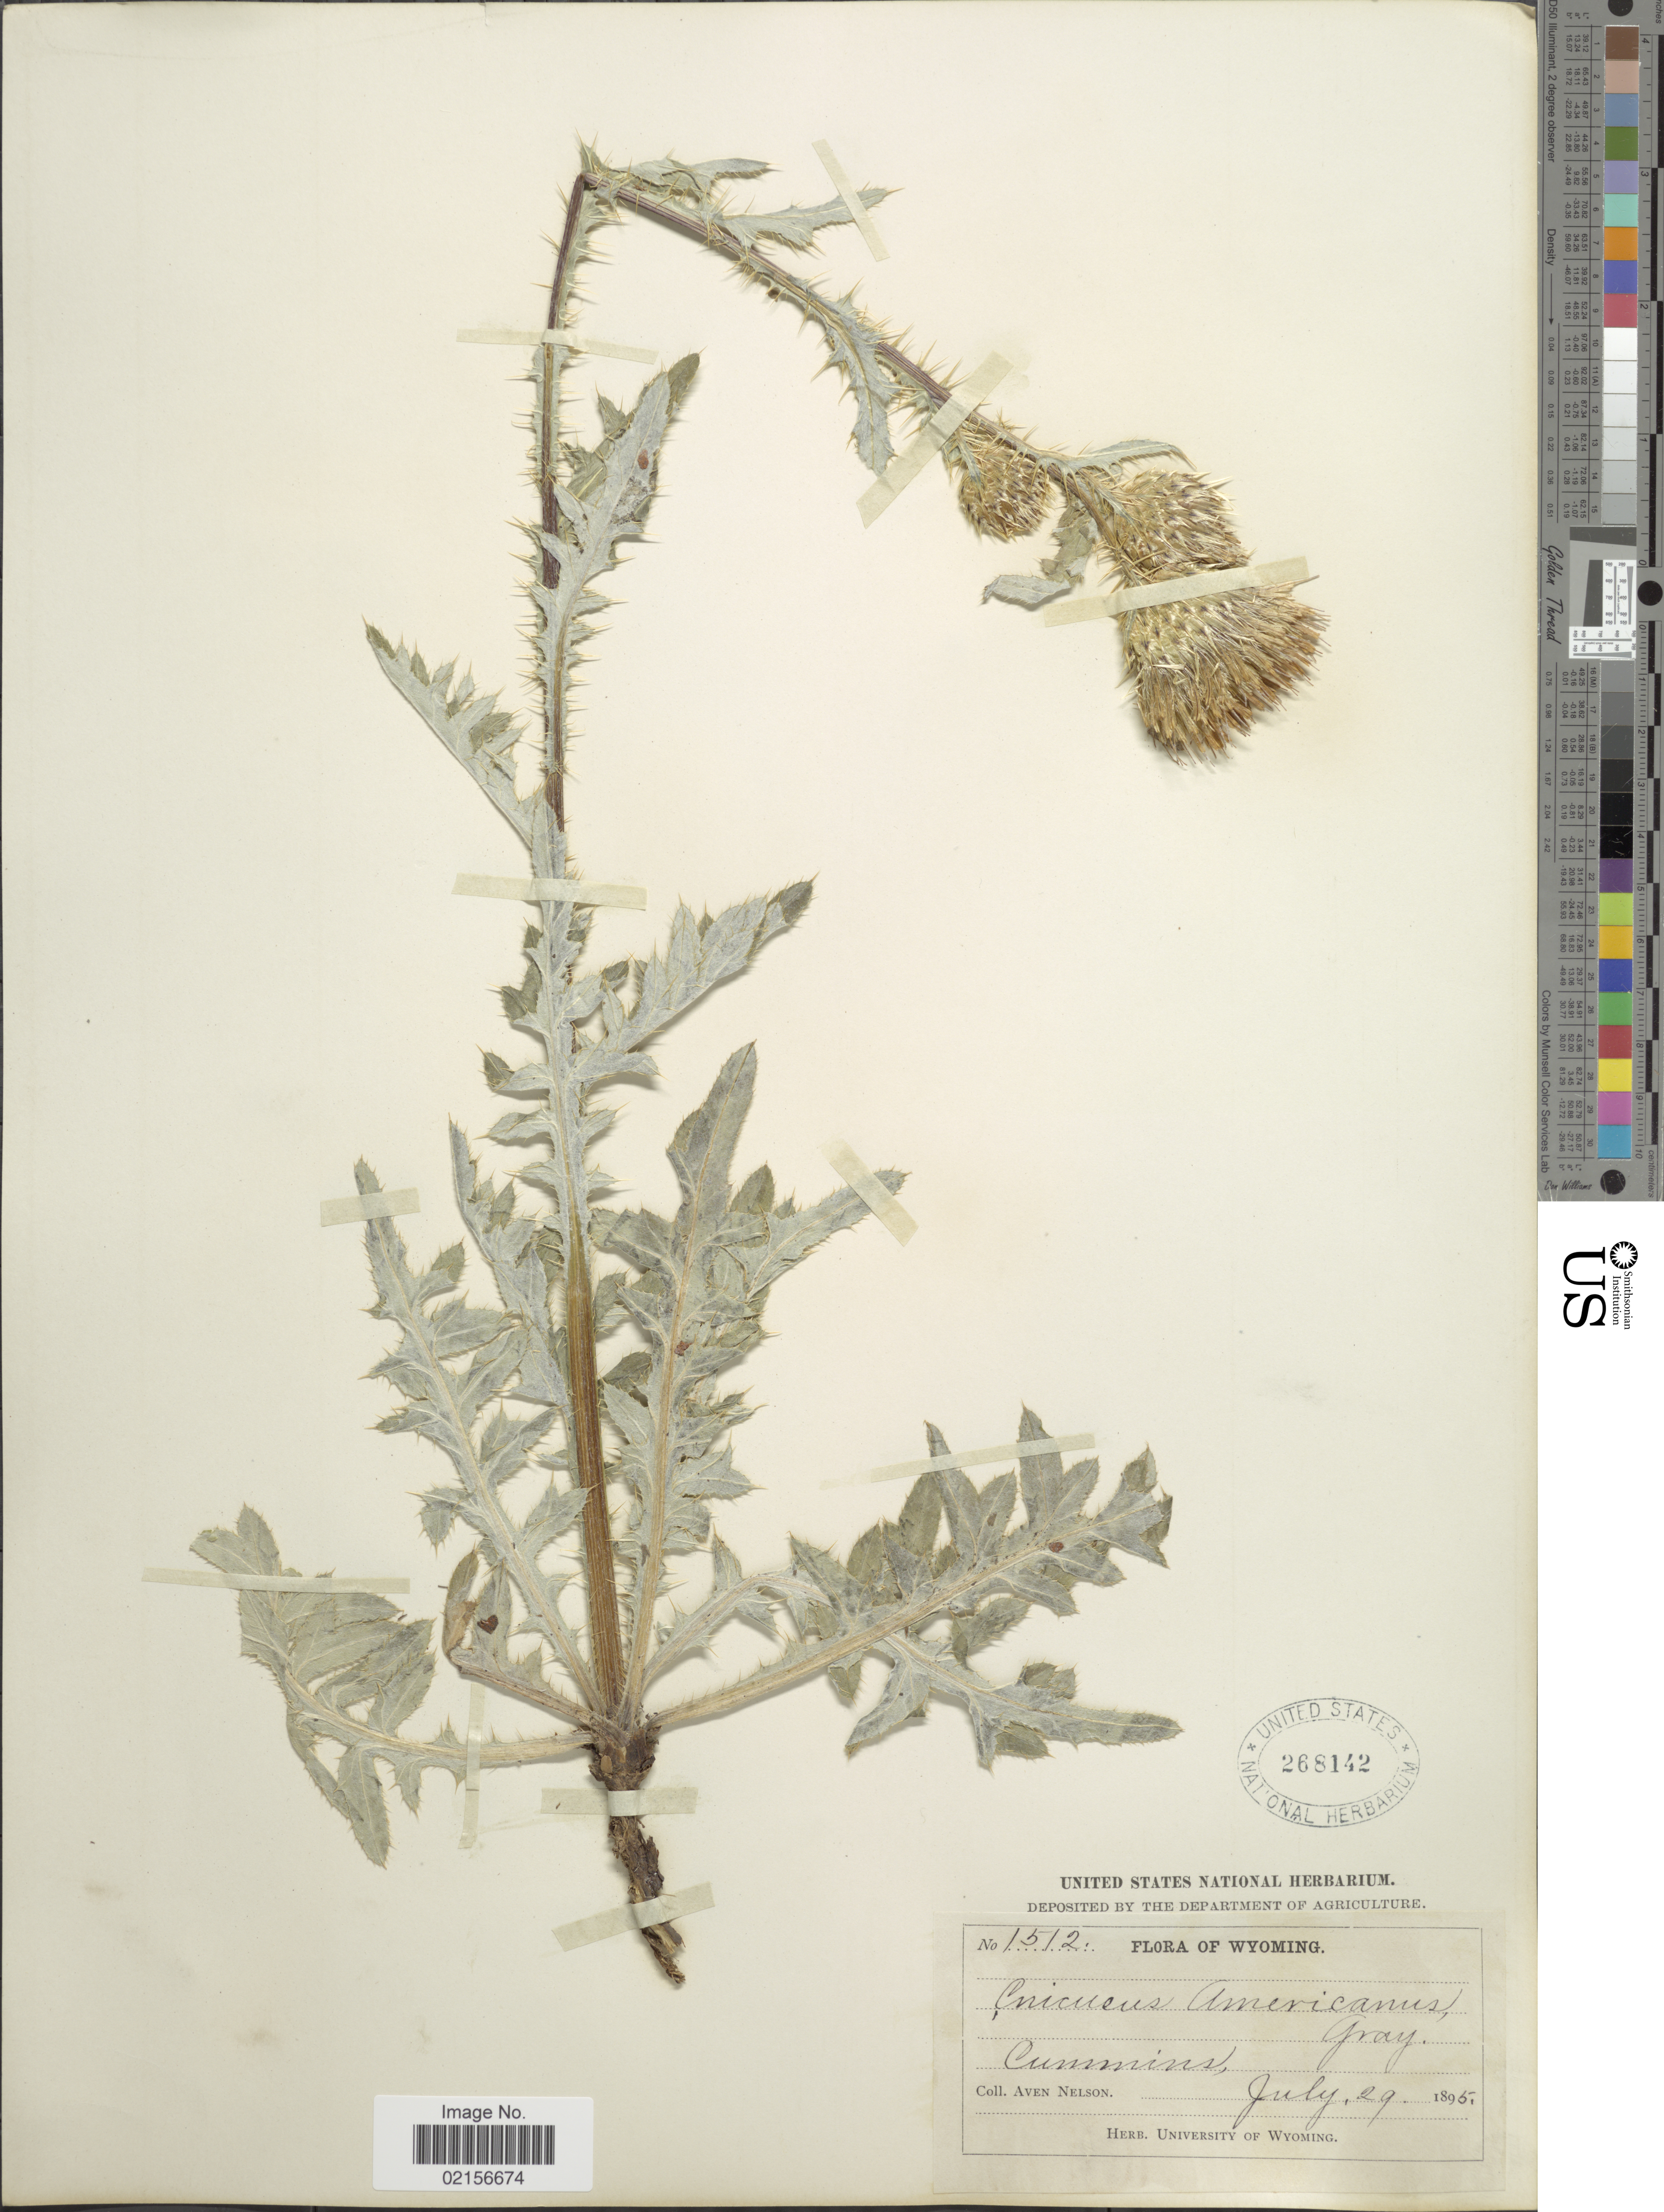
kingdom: Plantae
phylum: Tracheophyta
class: Magnoliopsida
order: Asterales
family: Asteraceae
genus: Cirsium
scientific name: Cirsium scariosum var. americanum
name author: (A. Gray) D.J. Keil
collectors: A. Nelson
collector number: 1512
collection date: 1895-07-29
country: United States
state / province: Wyoming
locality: Cummins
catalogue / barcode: US 268142